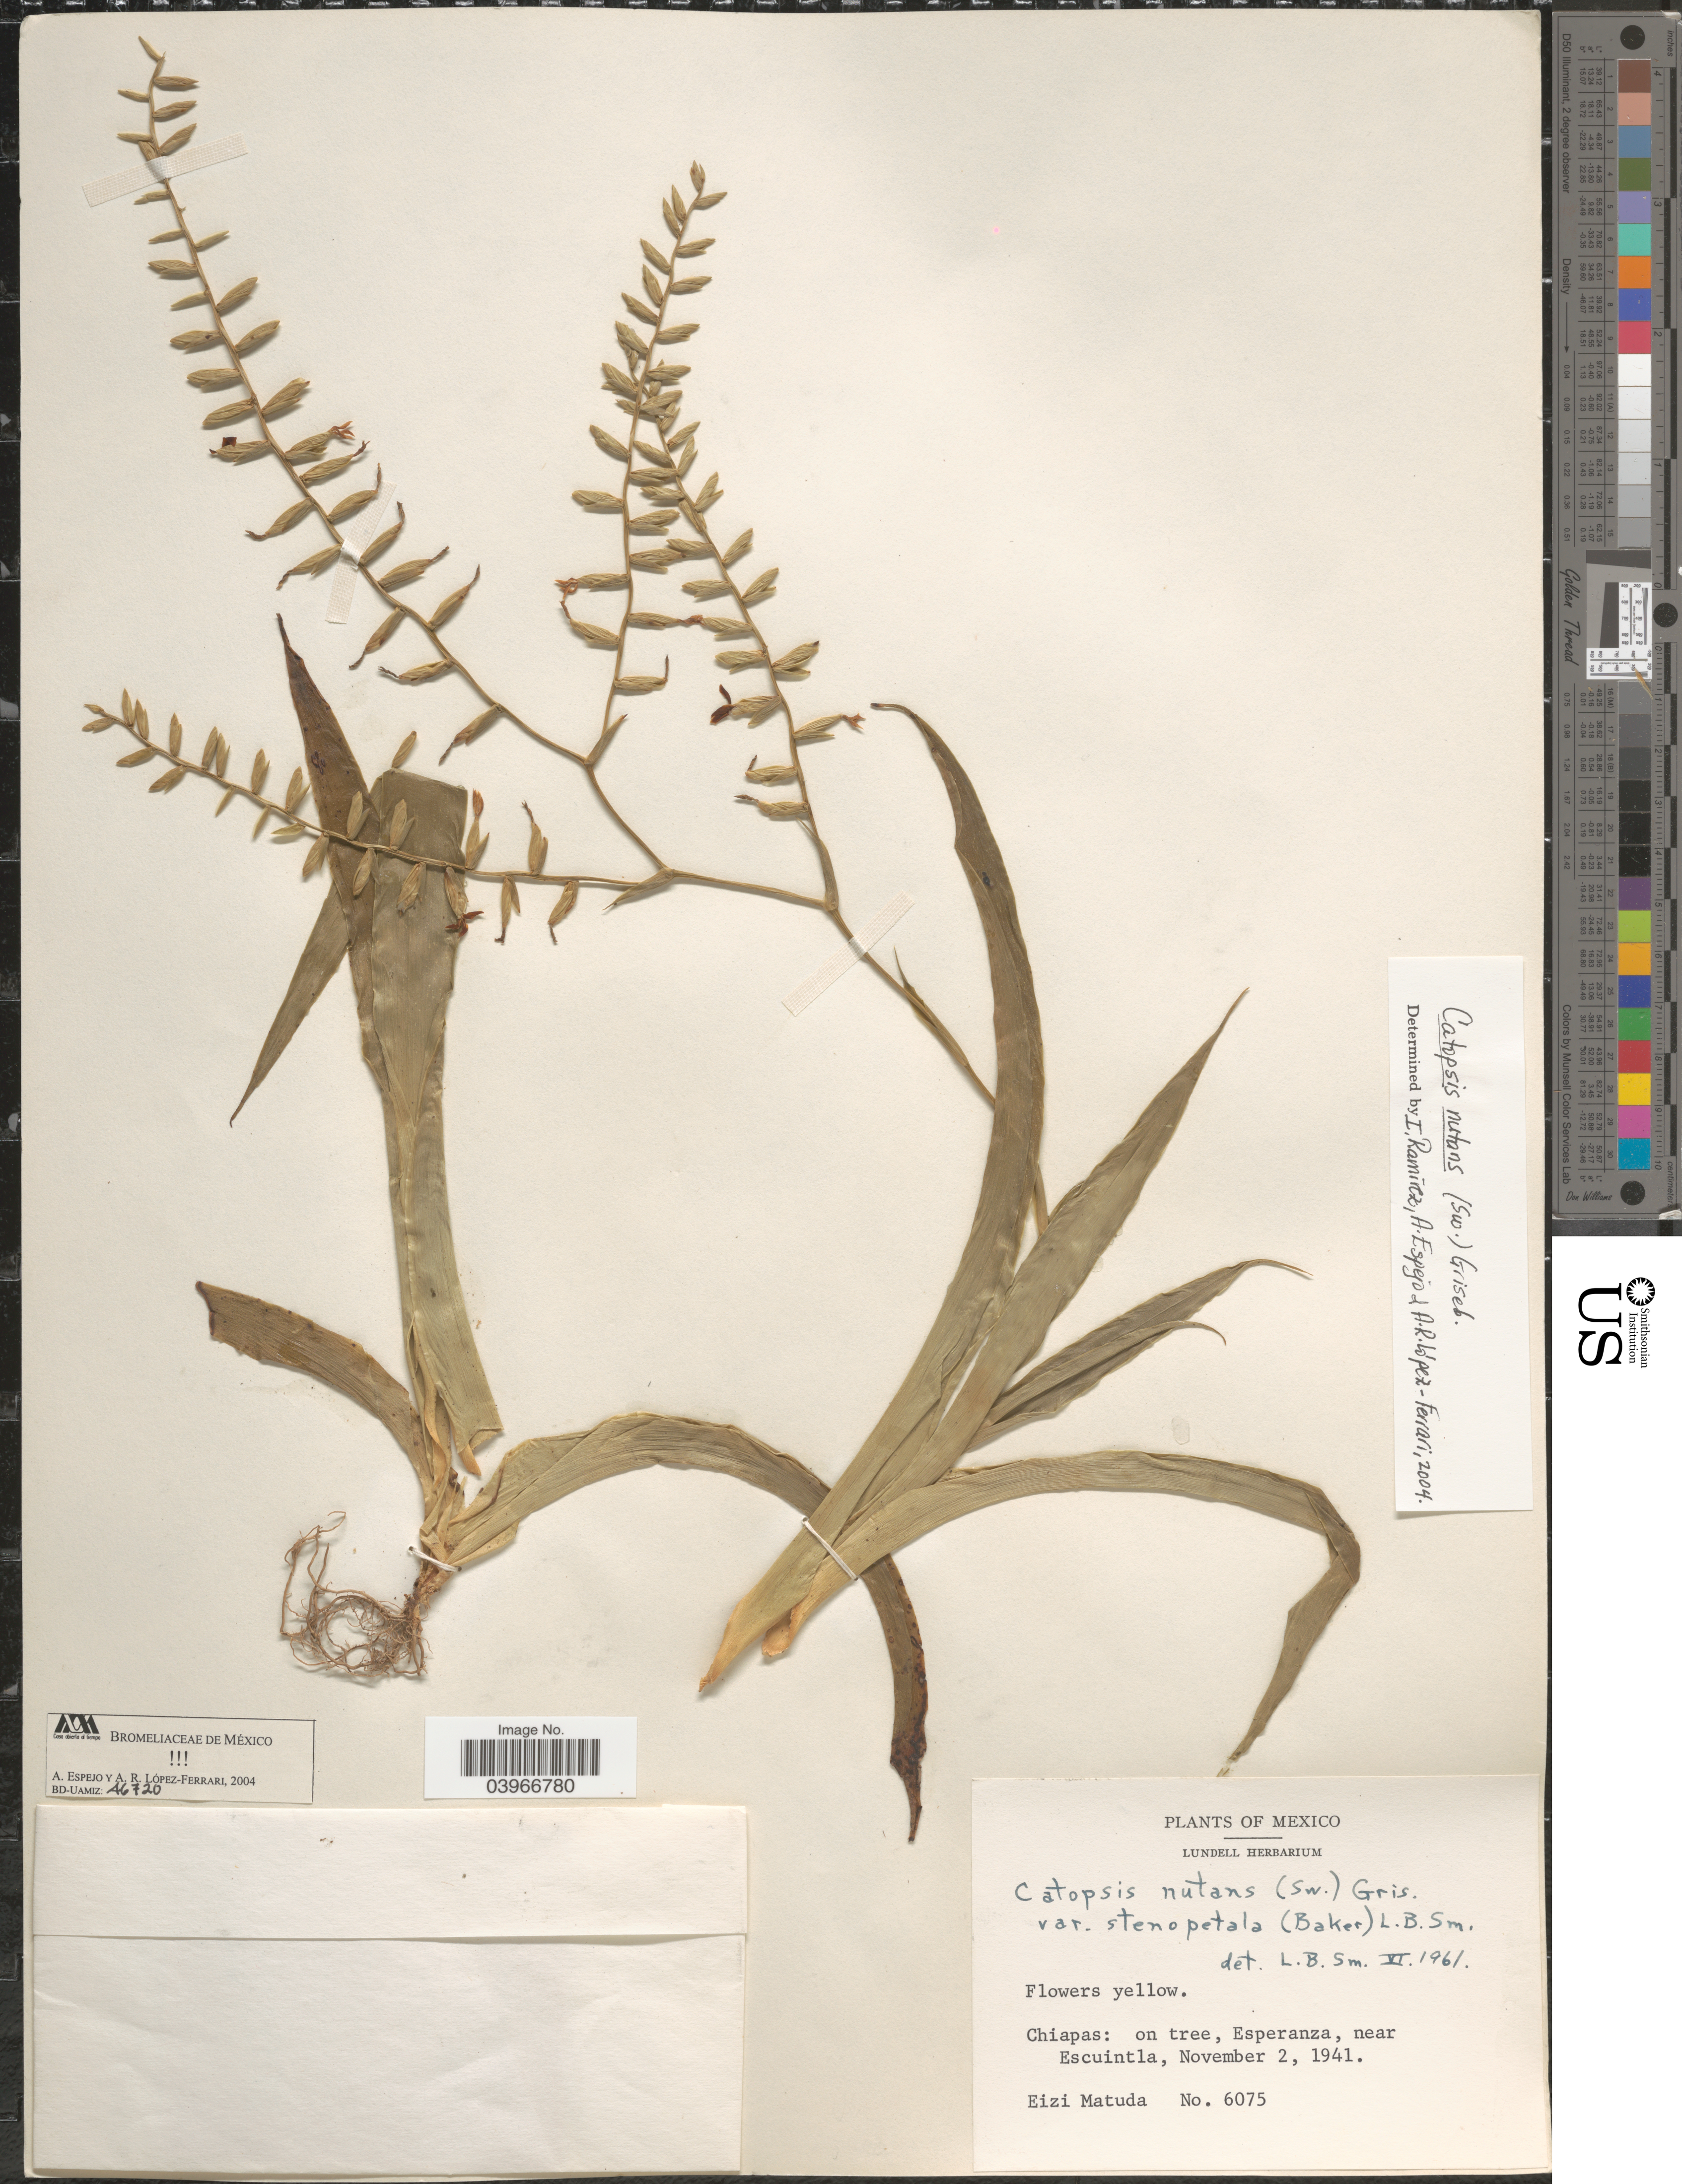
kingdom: Plantae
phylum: Tracheophyta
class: Liliopsida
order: Poales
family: Bromeliaceae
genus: Catopsis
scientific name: Catopsis nutans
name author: (Sw.) Griseb.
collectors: E. Matuda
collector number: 6075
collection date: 1941-11-02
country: Mexico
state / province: Chiapas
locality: On tree, Esperanza, near Escuintla.